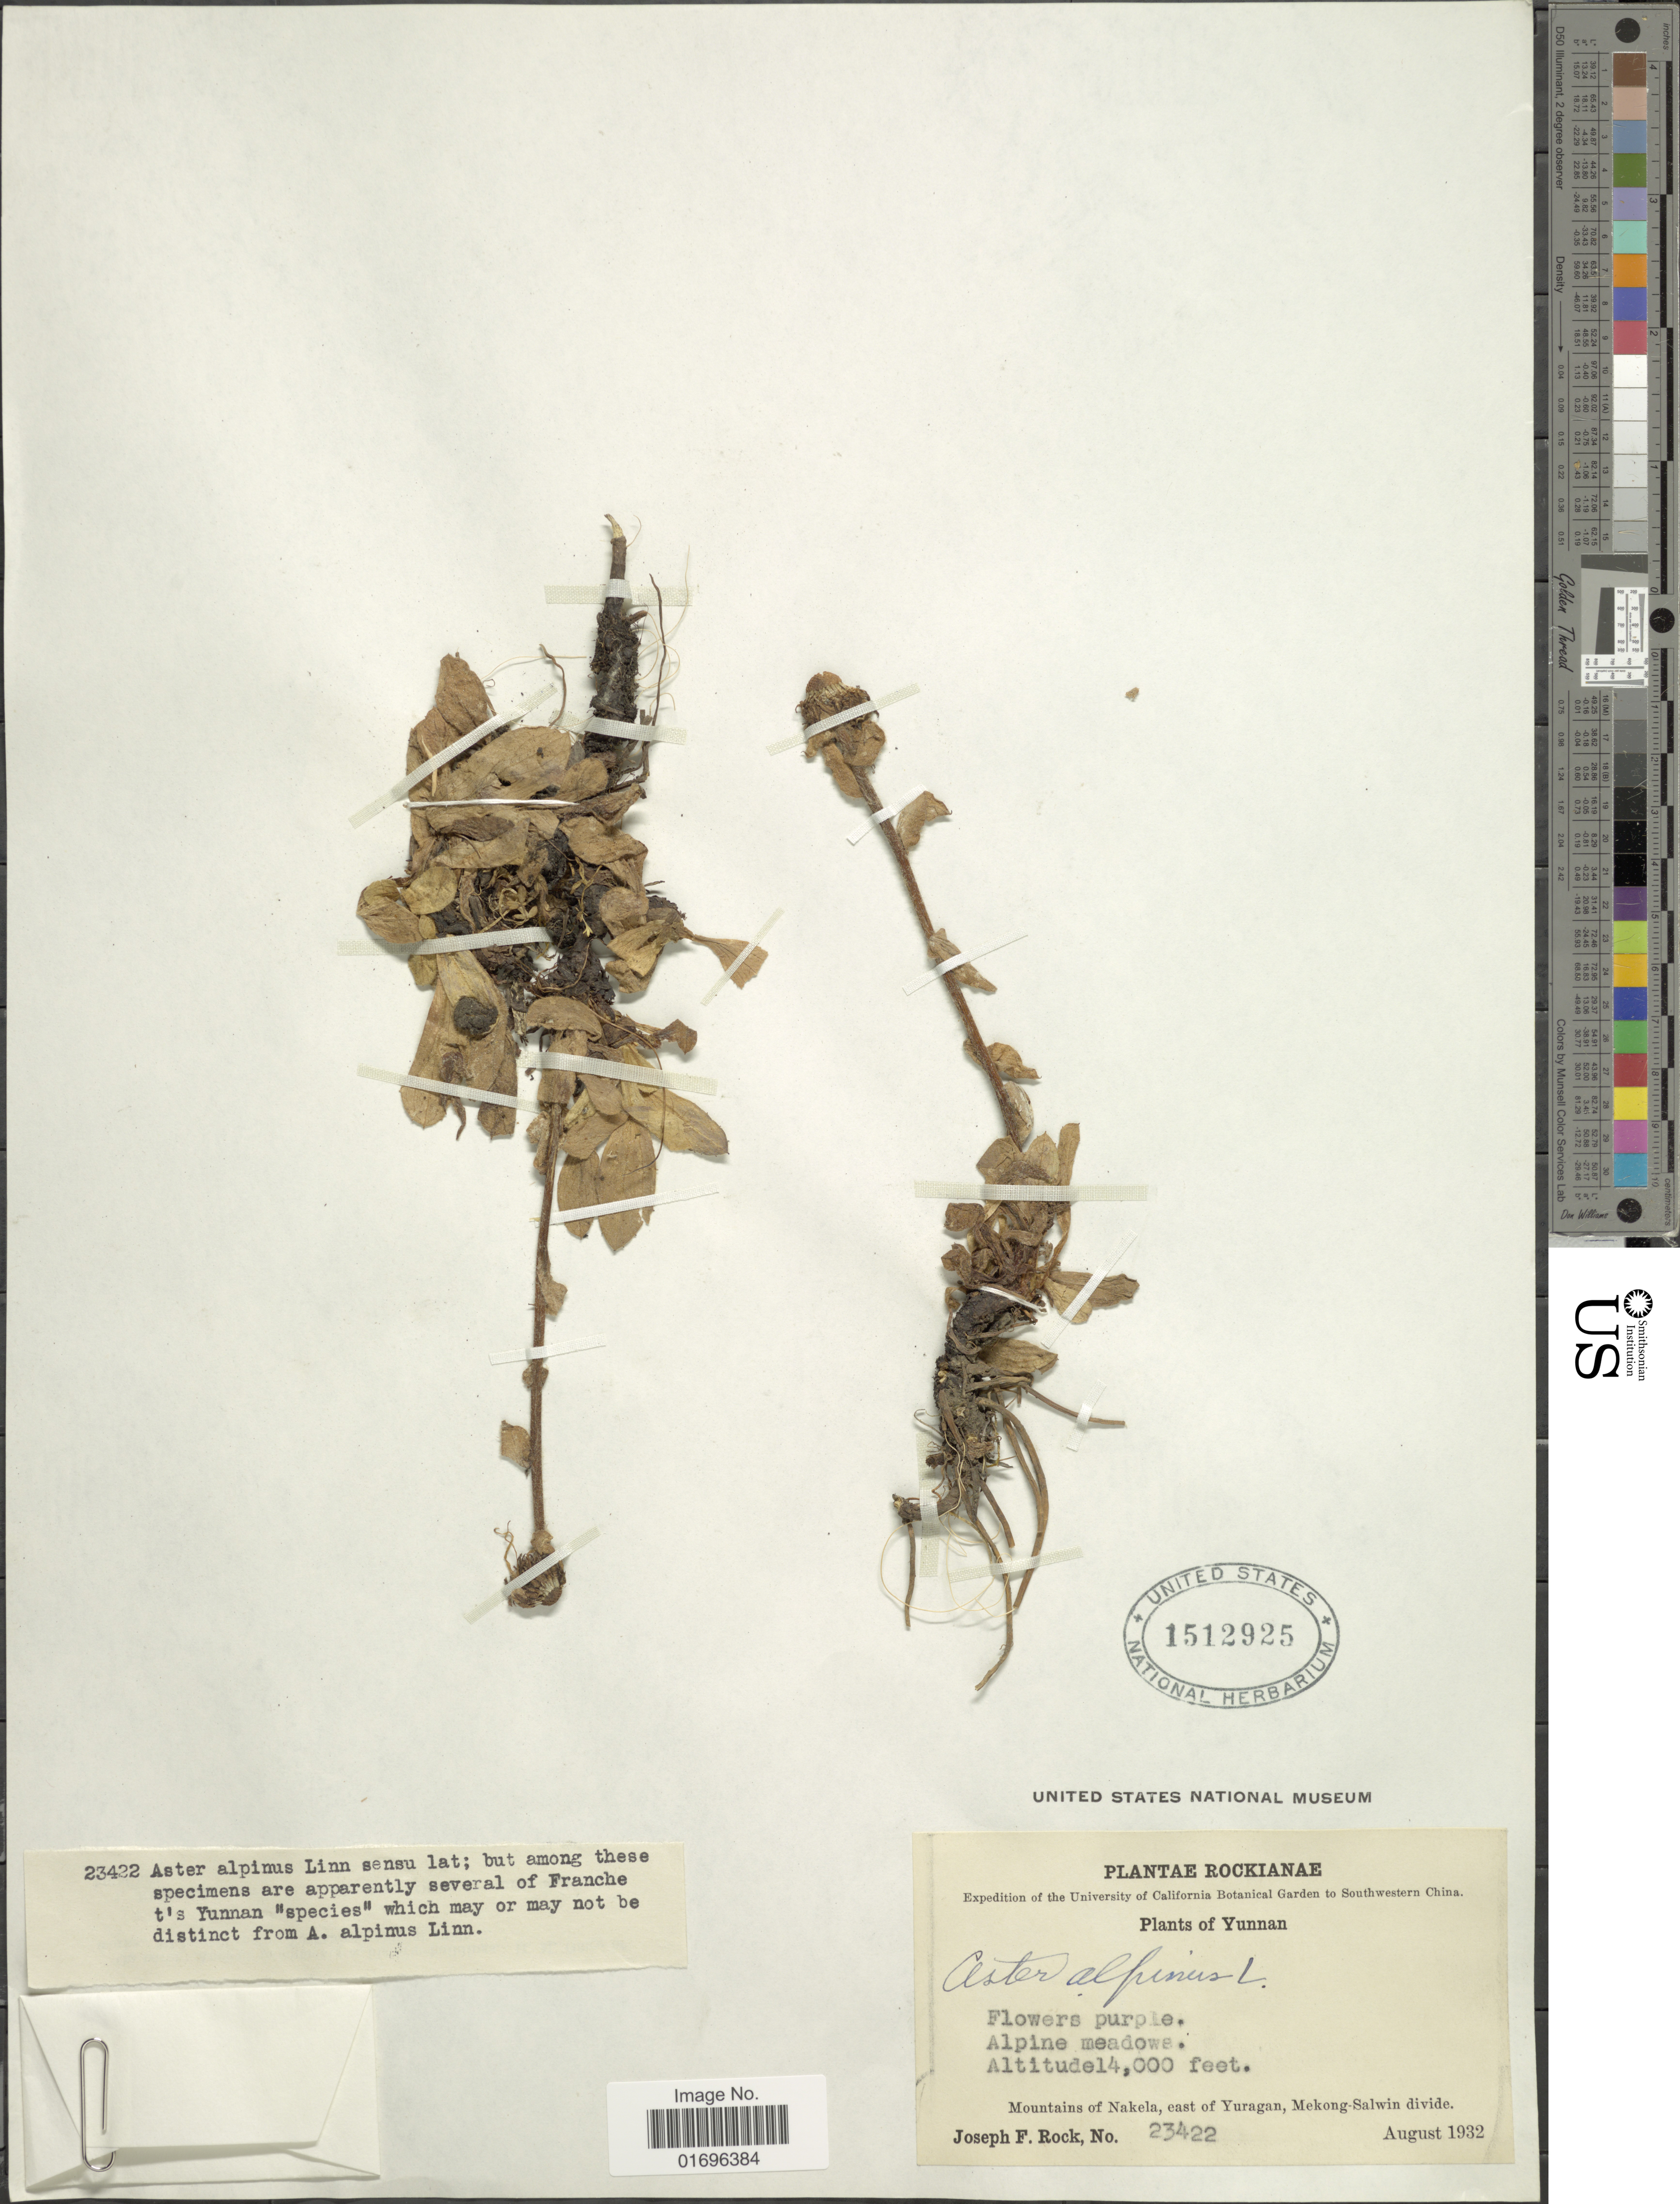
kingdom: Plantae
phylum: Tracheophyta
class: Magnoliopsida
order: Asterales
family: Asteraceae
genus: Aster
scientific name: Aster alpinus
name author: L.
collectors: J. F. Rock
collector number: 23422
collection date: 1932-08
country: China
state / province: Yunnan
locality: Rockianae. Yunnan. Mountains of Nakela, east of Yuragan, Mekong-Salwin divide.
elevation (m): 4267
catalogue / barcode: US 1512925